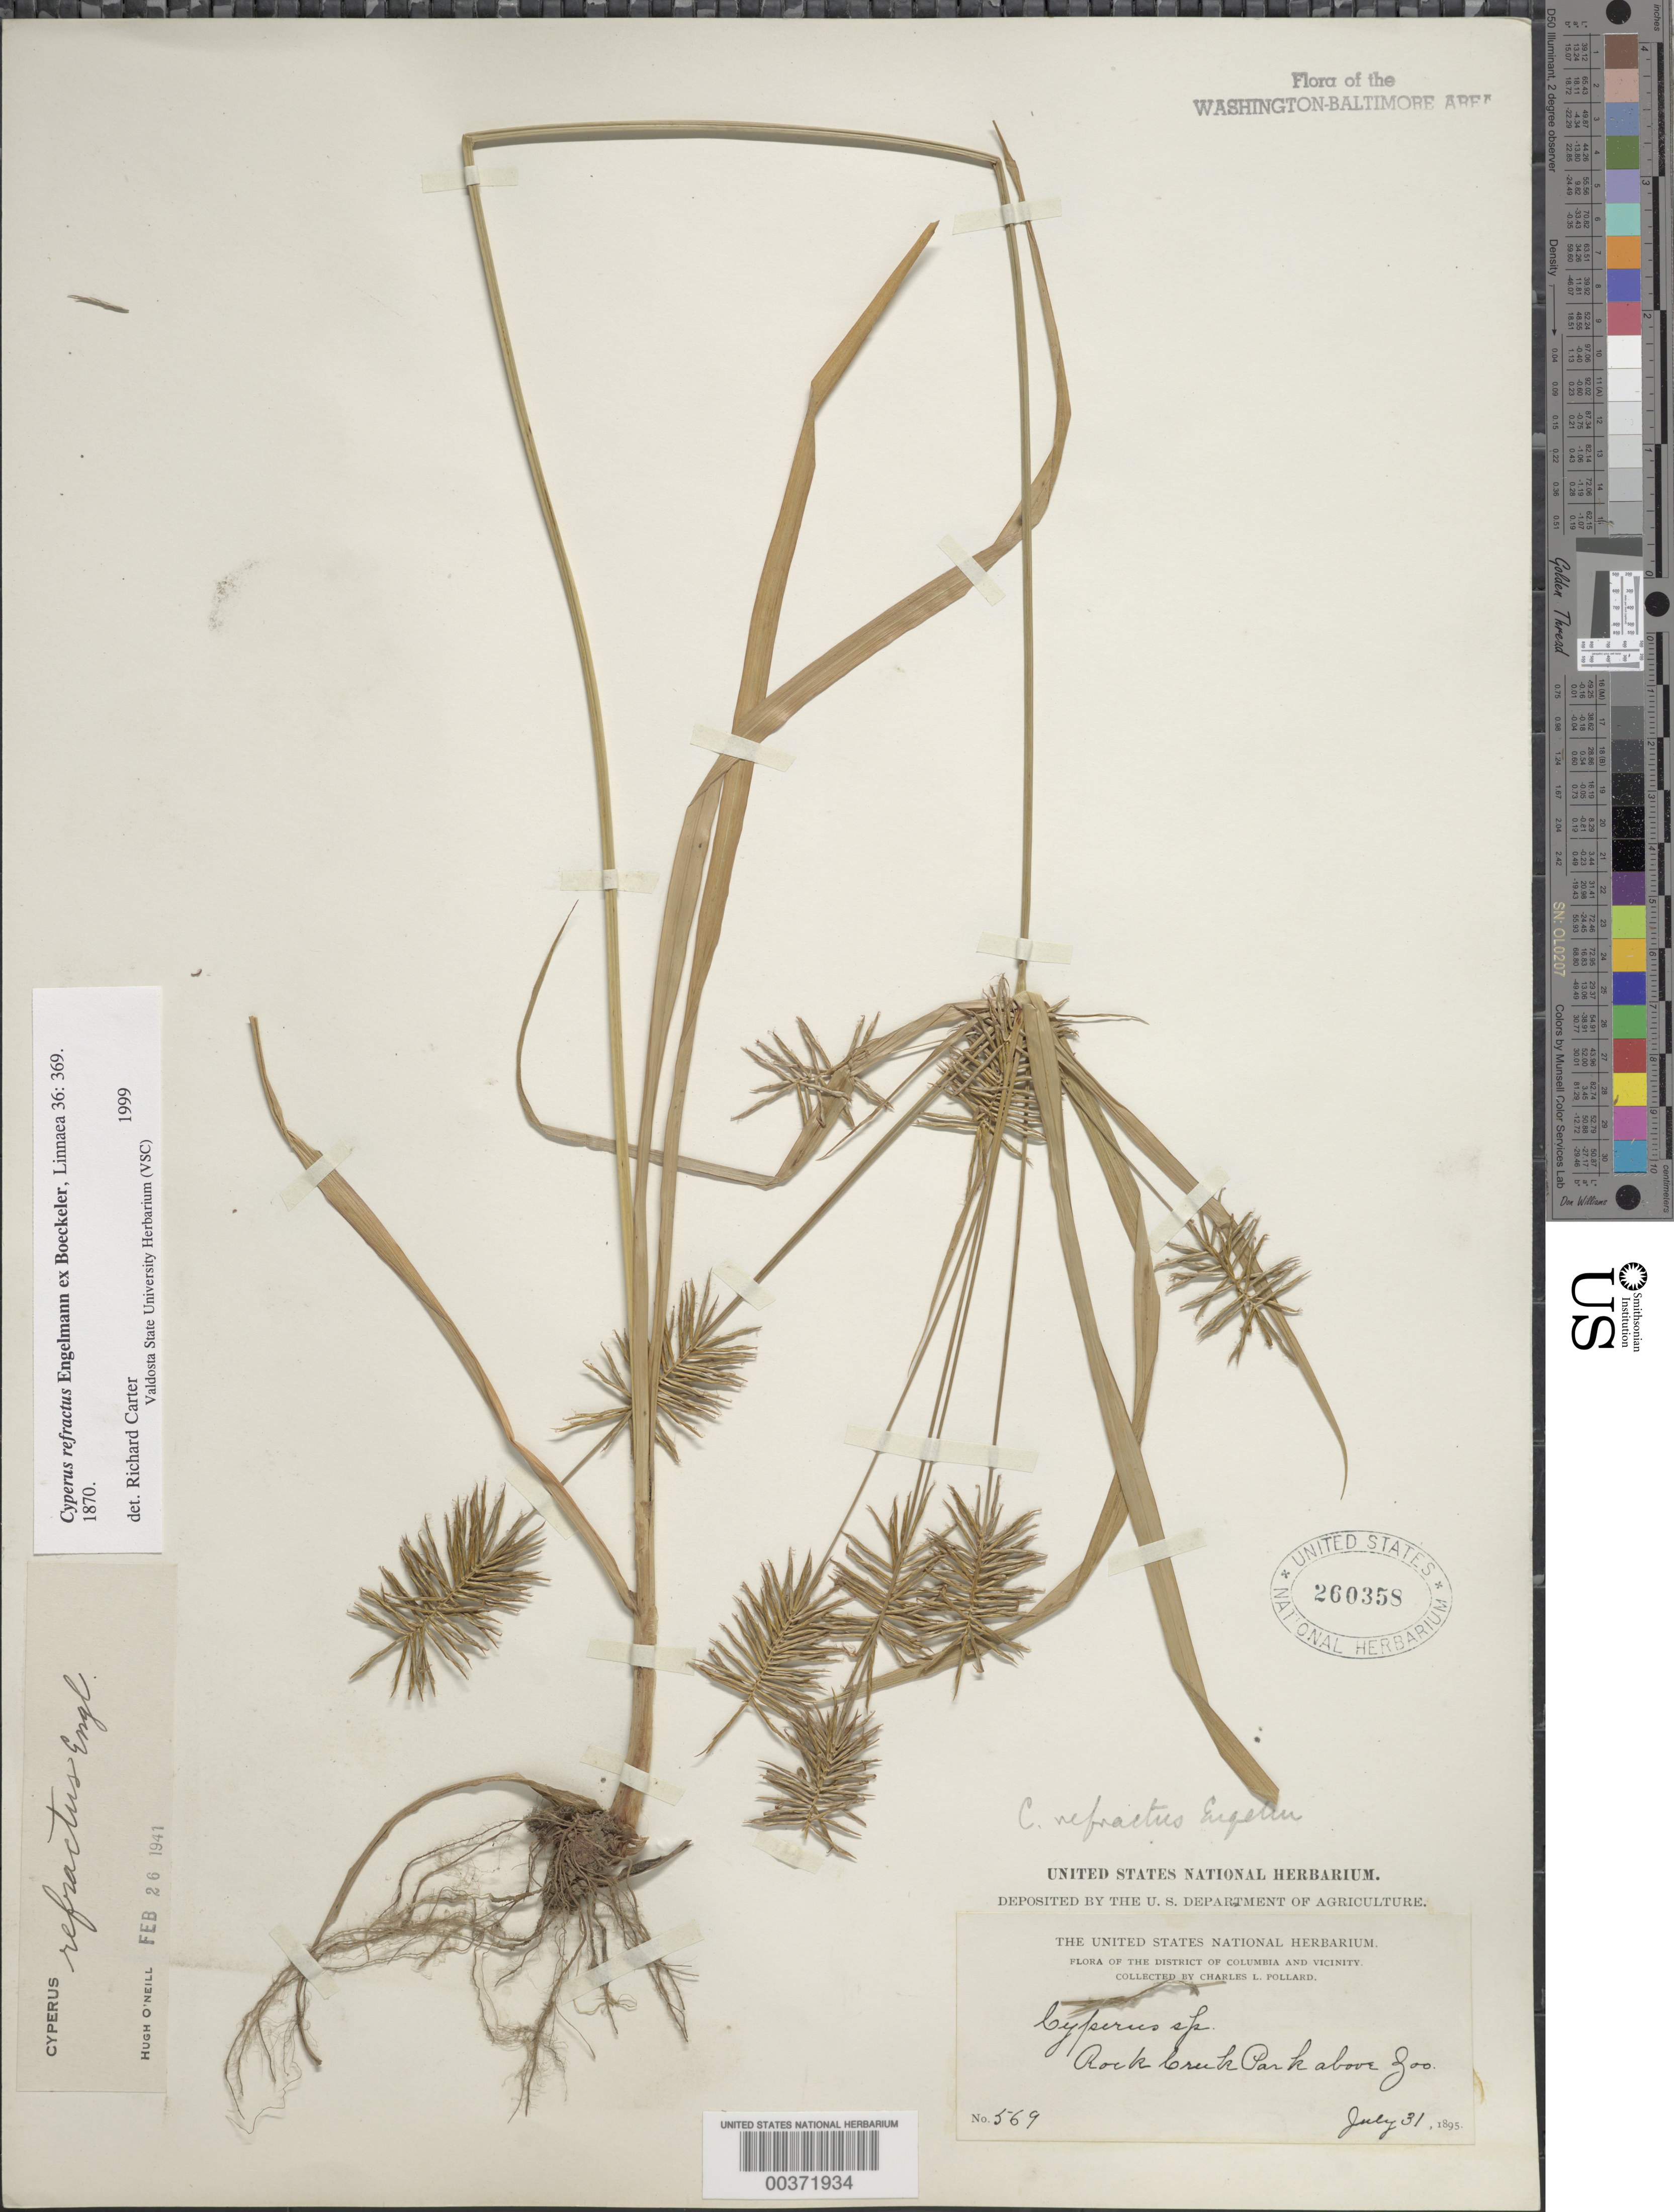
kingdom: Plantae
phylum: Tracheophyta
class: Liliopsida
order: Poales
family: Cyperaceae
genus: Cyperus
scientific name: Cyperus refractus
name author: Engelm. ex Boeckeler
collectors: C. L. Pollard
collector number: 569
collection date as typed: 31 Jul 1895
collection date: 1895-07-31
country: United States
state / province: District of Columbia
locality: Rock Creek Park above the Zoo Rock Creek Park & vicinity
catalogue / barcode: US 260358